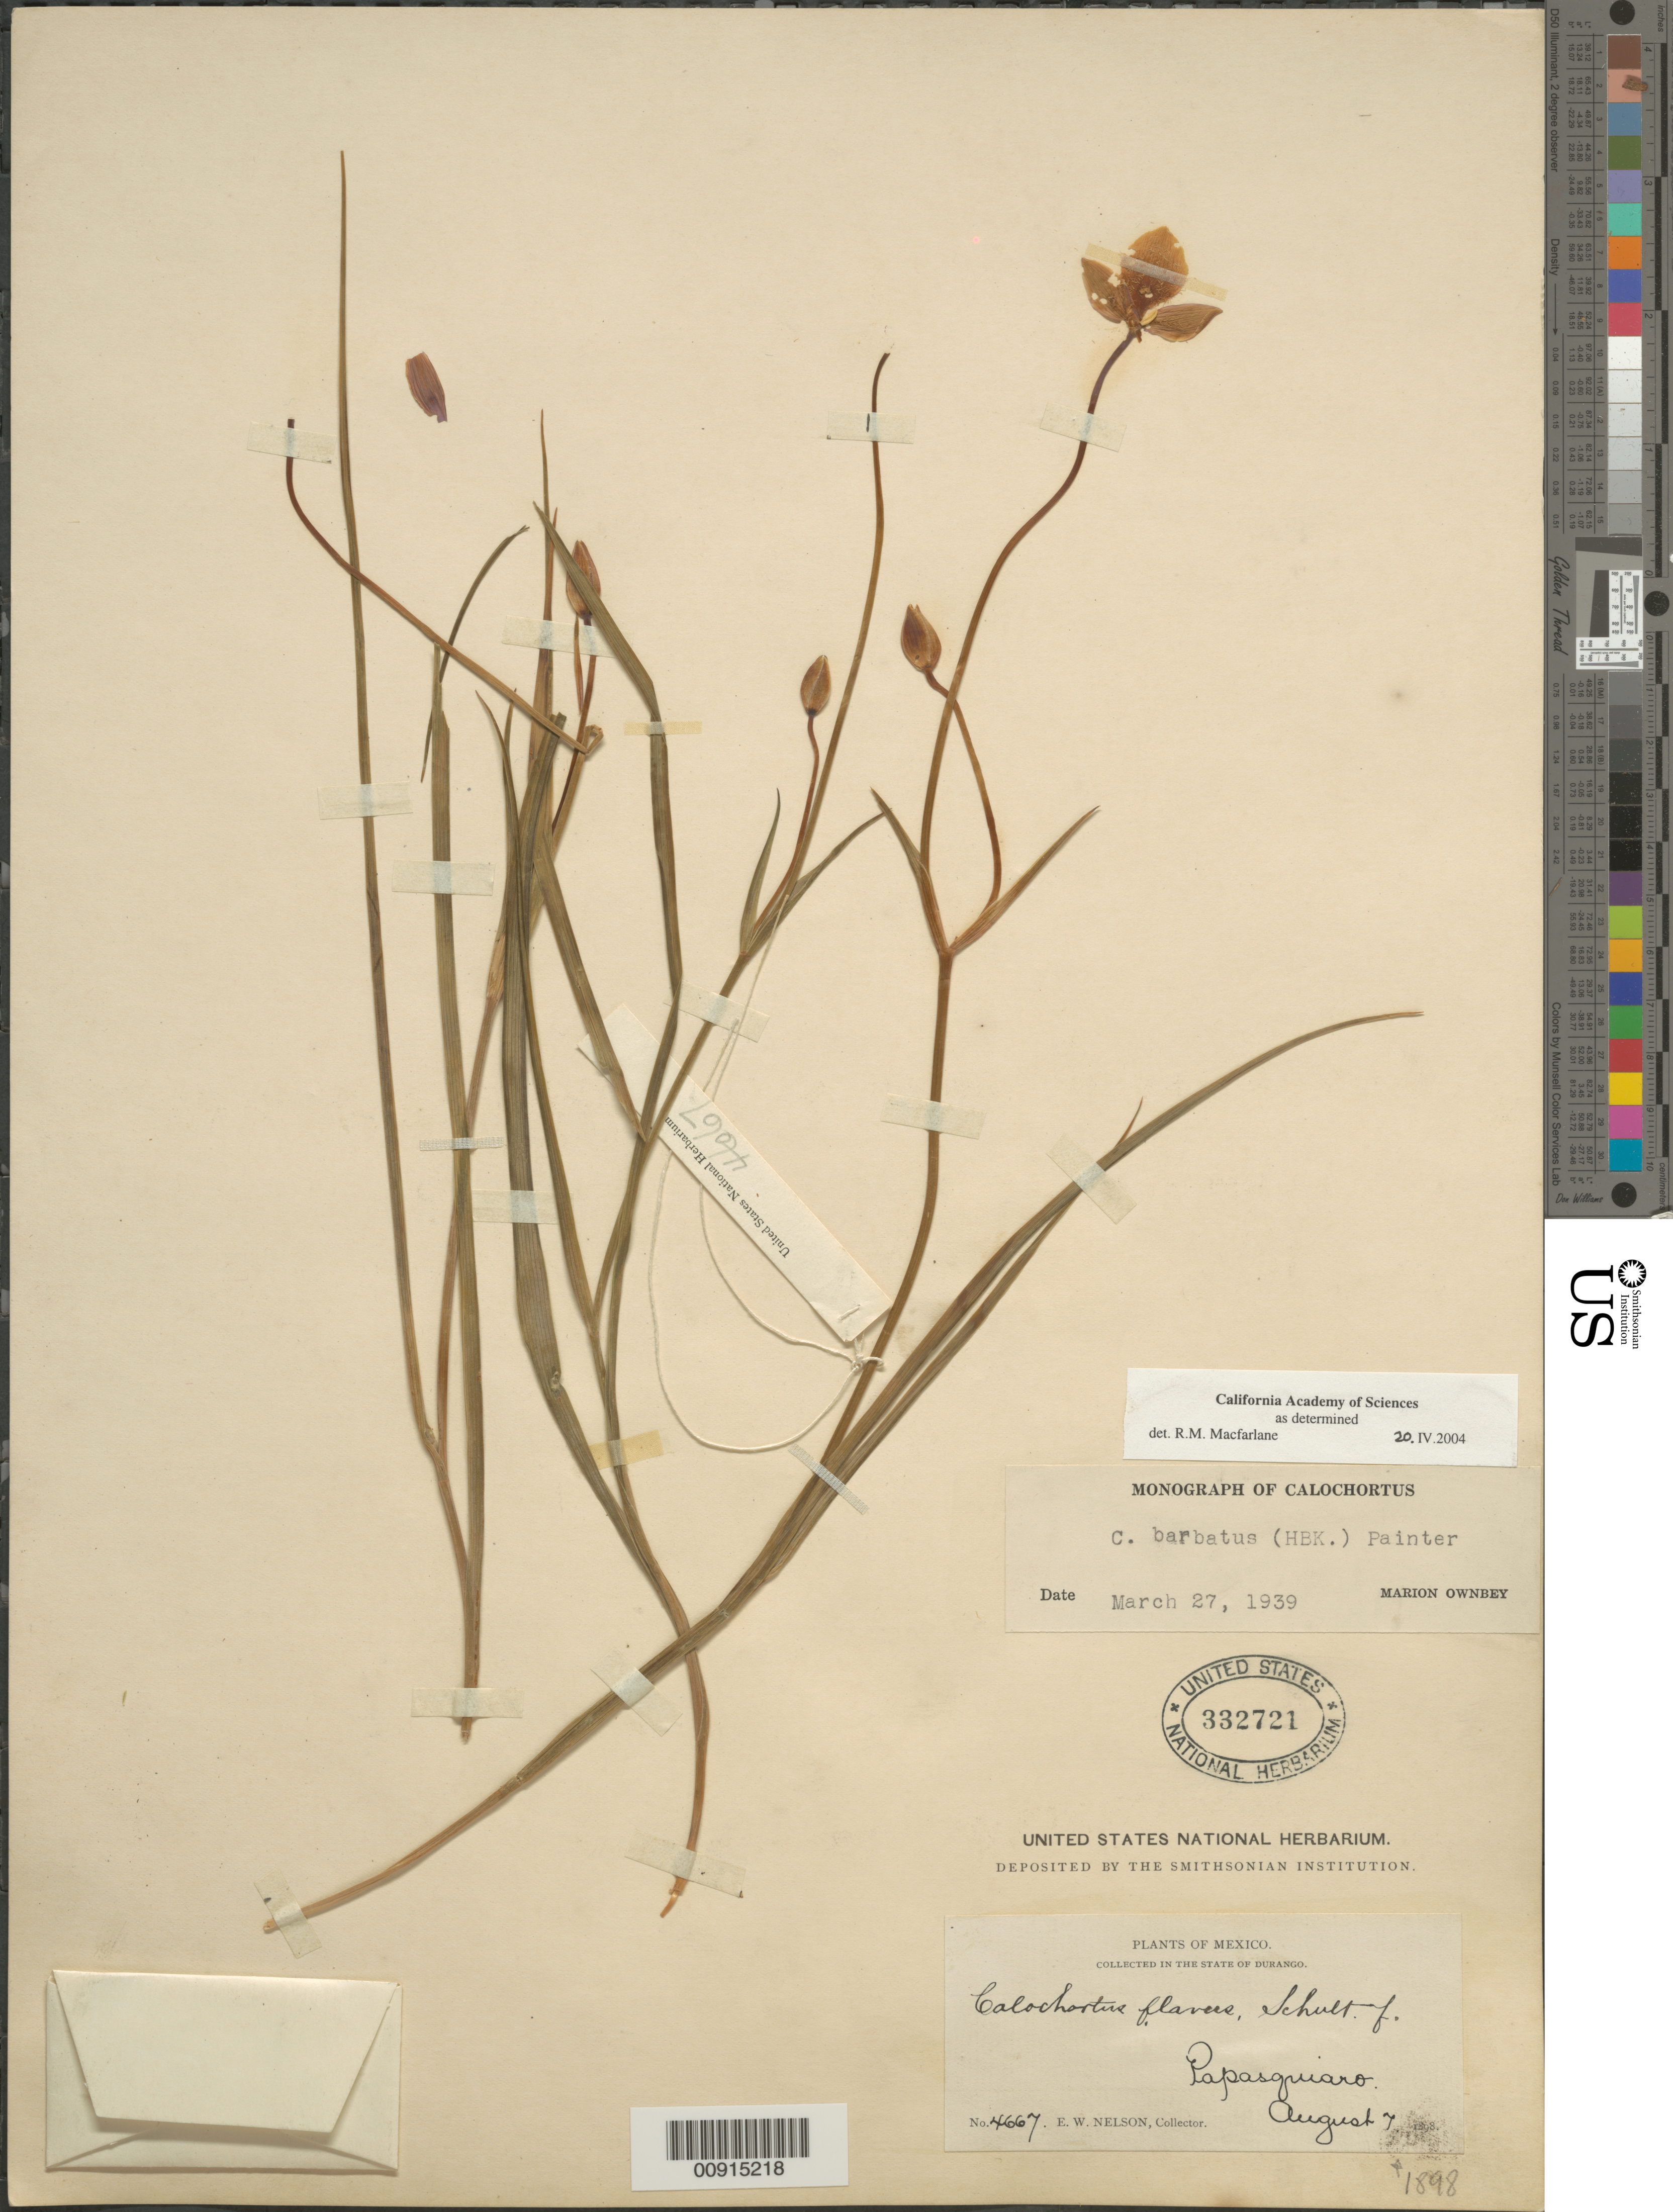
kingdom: Plantae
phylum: Tracheophyta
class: Liliopsida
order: Liliales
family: Liliaceae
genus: Calochortus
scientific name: Calochortus barbatus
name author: (Kunth) J.H. Painter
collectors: E. W. Nelson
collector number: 4667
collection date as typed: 07 Aug 1898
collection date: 1898-08-07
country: Mexico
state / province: Durango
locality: Papasquiaro, Durango.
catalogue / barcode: US 332721